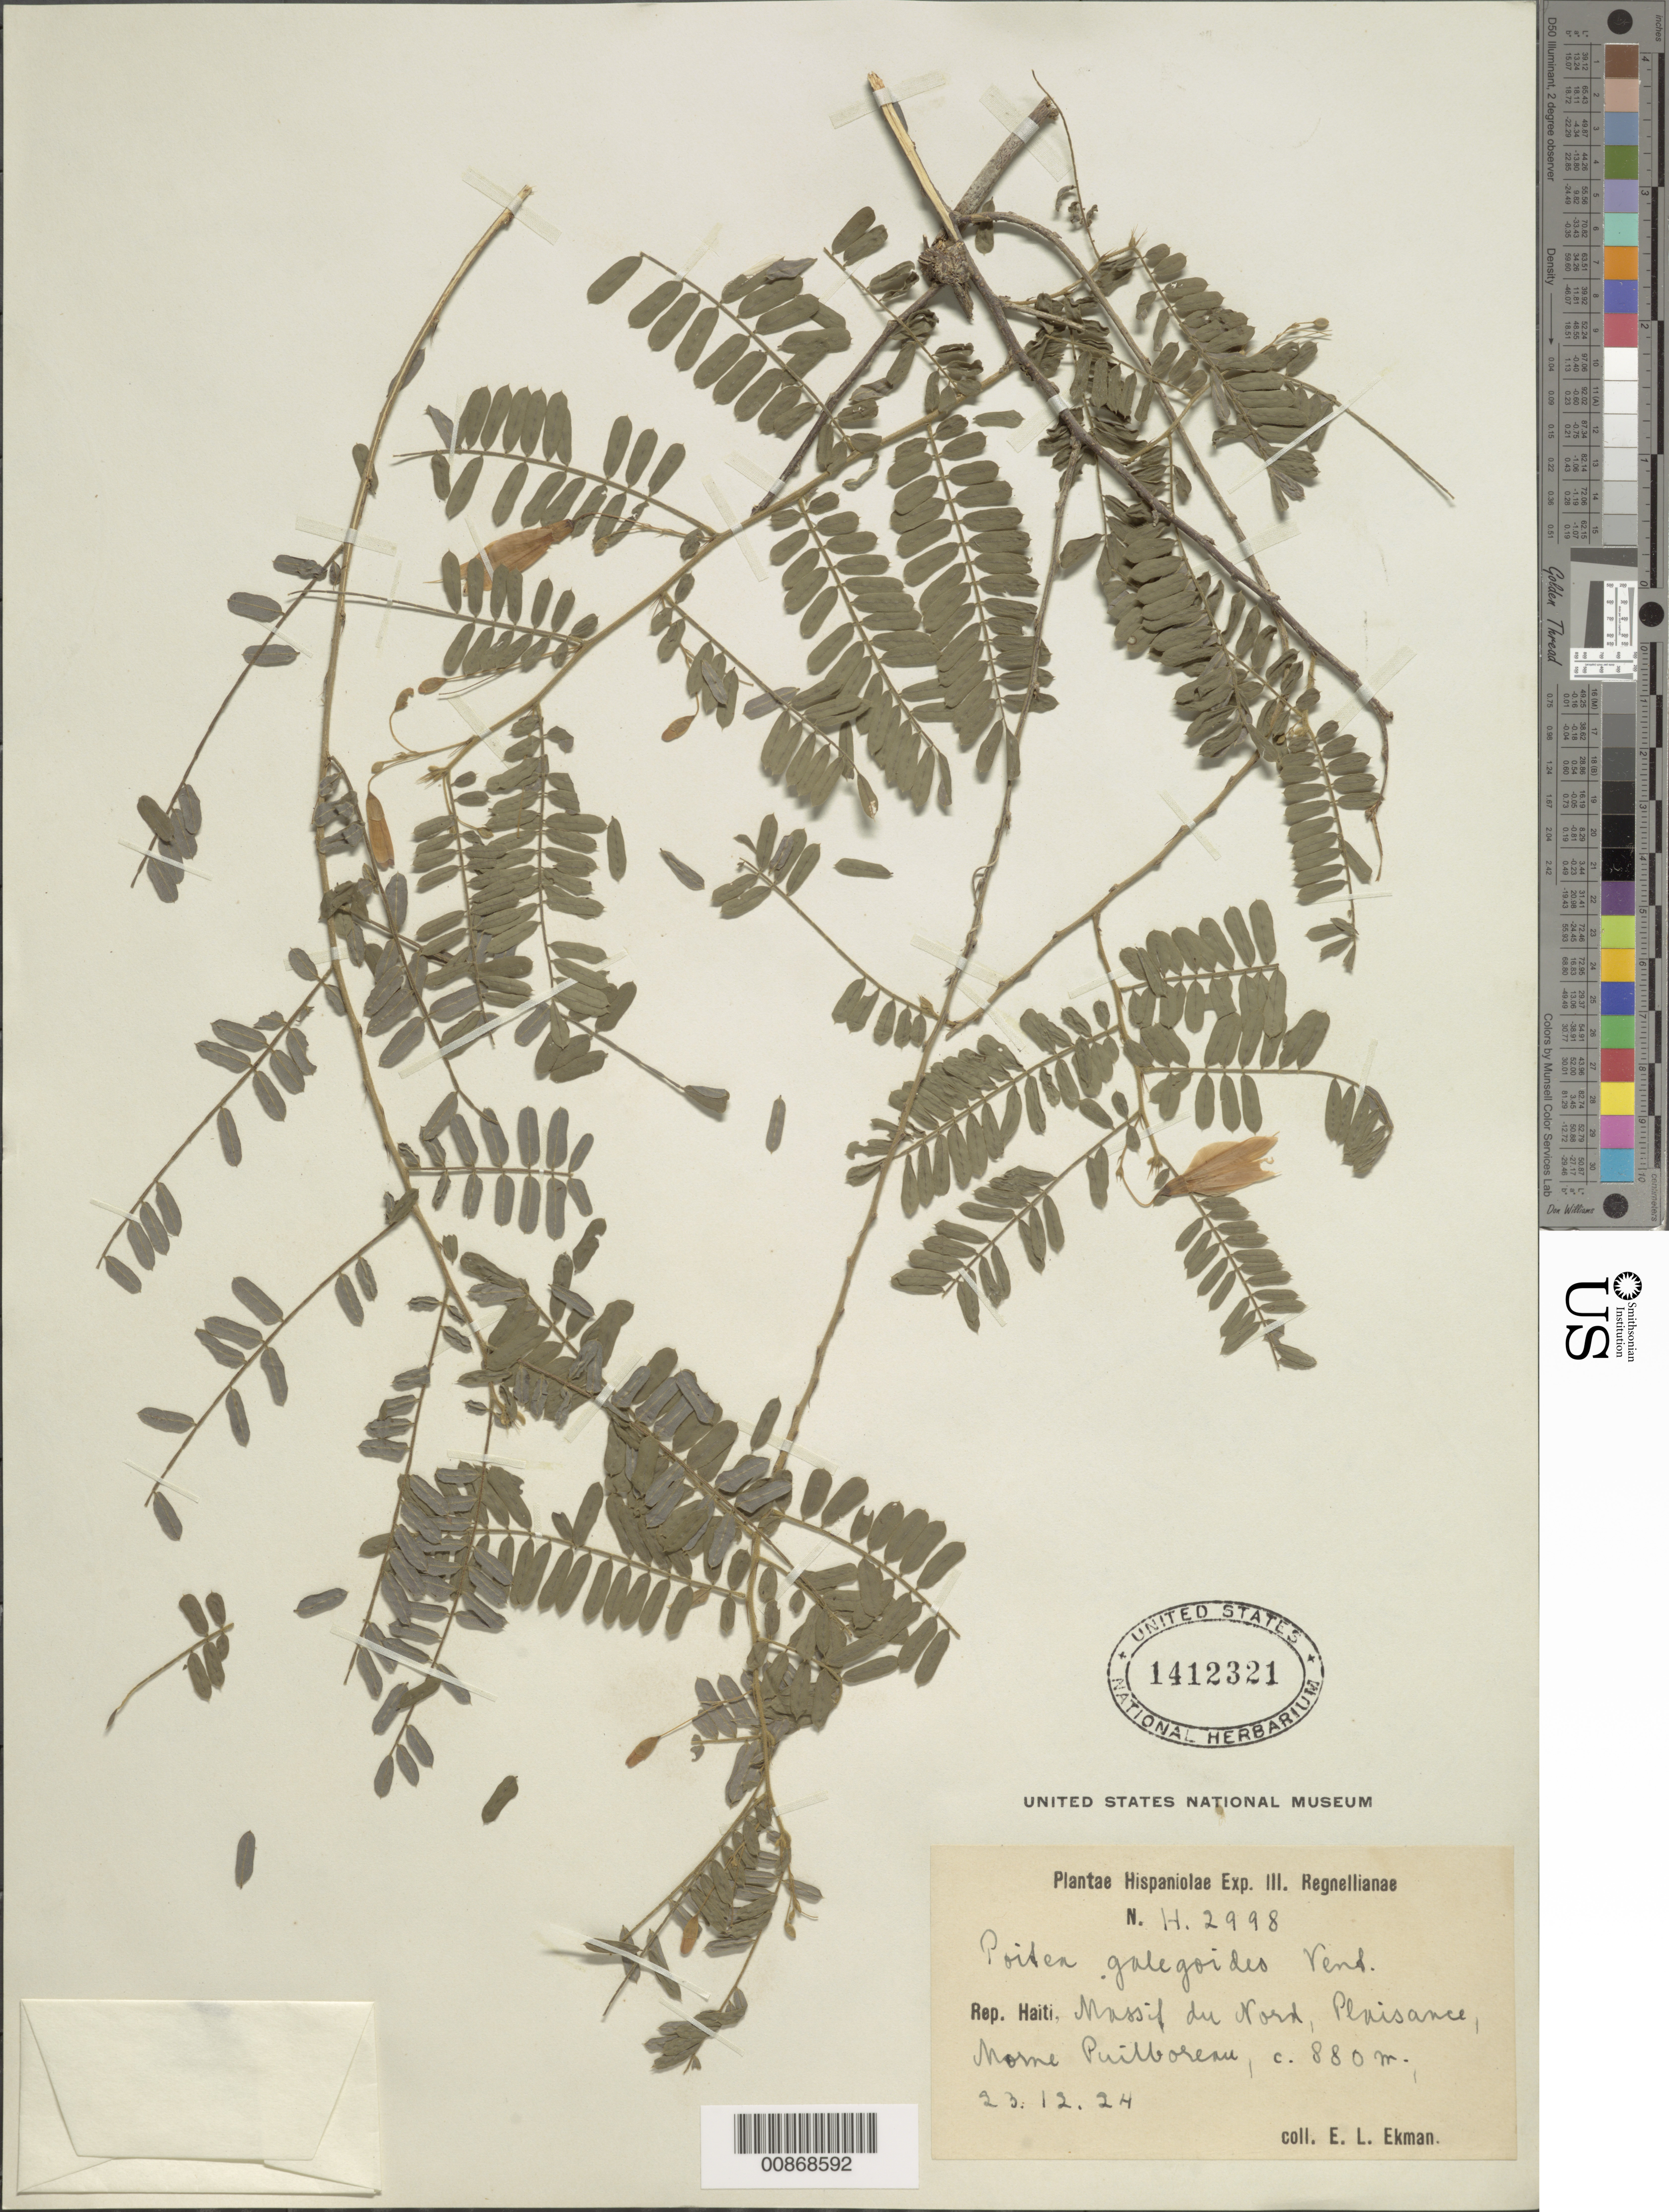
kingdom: Plantae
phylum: Tracheophyta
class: Magnoliopsida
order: Fabales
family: Fabaceae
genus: Poitea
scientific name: Poitea galegoides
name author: Vent.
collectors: E. L. Ekman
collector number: H 2998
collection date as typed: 23 Dec 1924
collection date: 1924-12-23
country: Haiti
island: Hispaniola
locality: Massif du Nord, Plaisance, Morne Puilboreau.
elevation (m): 880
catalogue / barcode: US 1412321